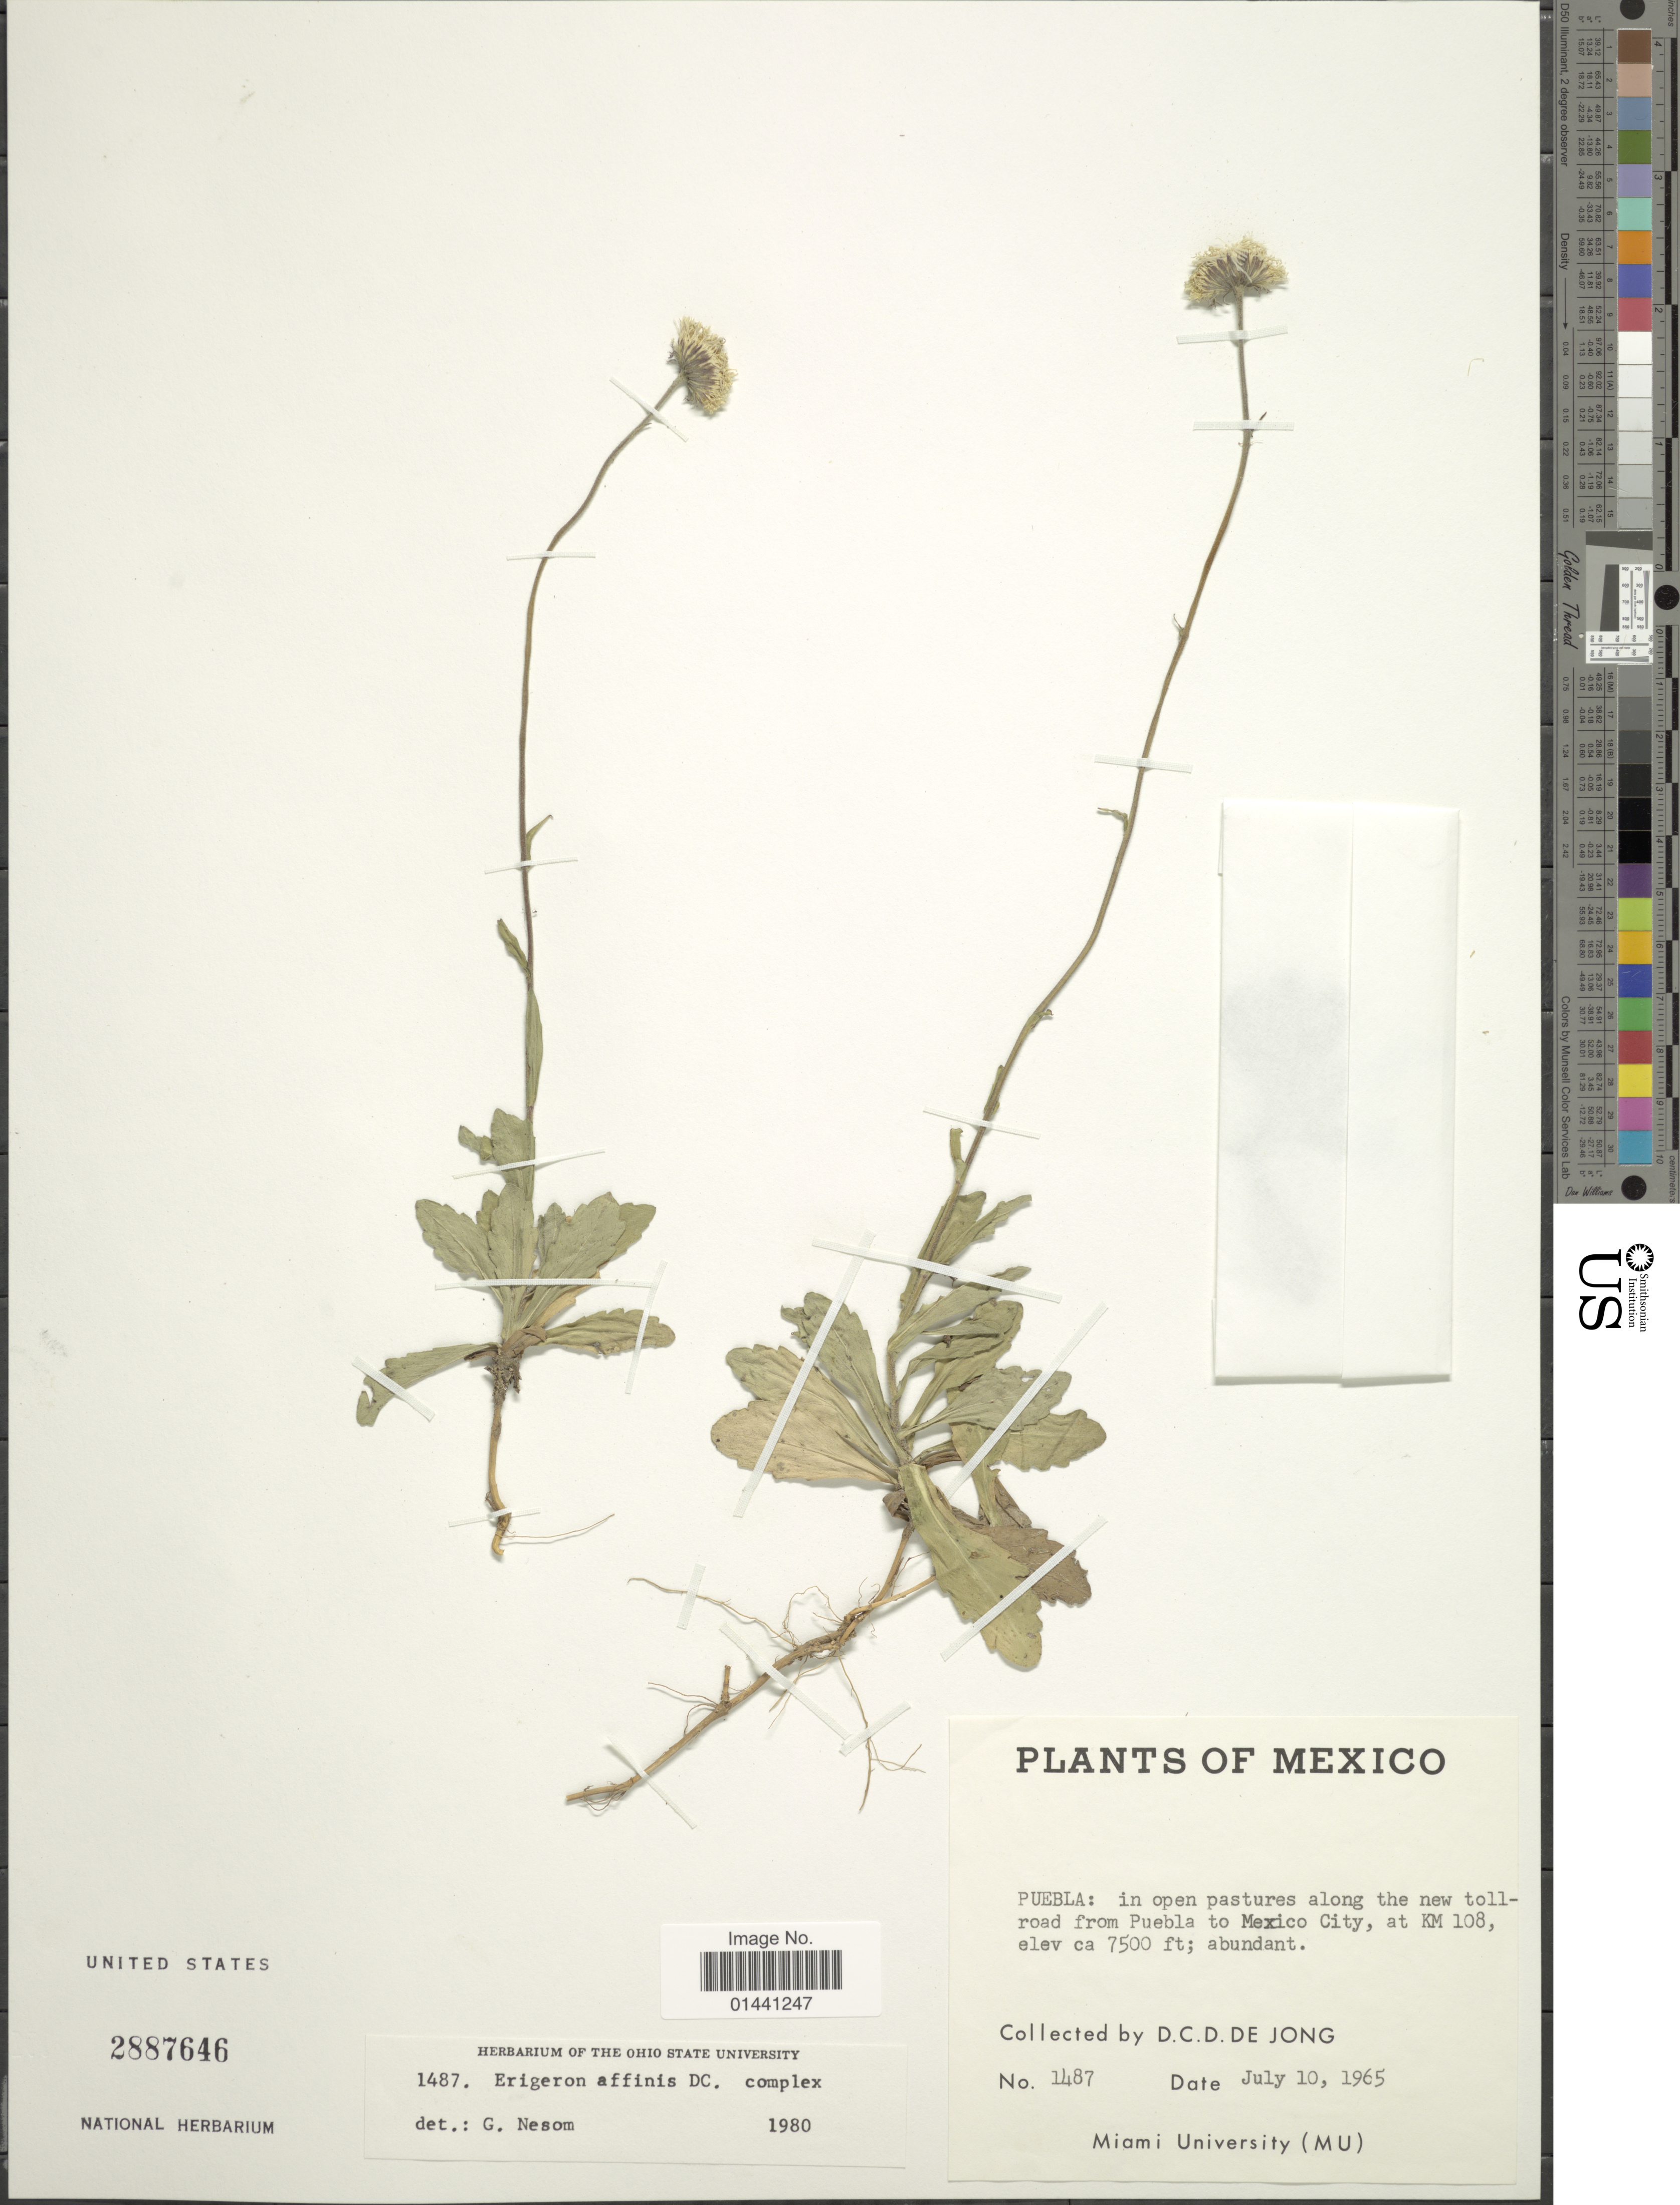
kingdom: Plantae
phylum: Tracheophyta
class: Magnoliopsida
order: Asterales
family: Asteraceae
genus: Erigeron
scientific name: Erigeron affinis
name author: V.M. Badillo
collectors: D. De Jong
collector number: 1487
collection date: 1965-07-10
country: Mexico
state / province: Puebla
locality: In open pastures along the new toll-road from Puebla to Mexico City, at KM 108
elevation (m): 2286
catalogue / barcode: US 2887646